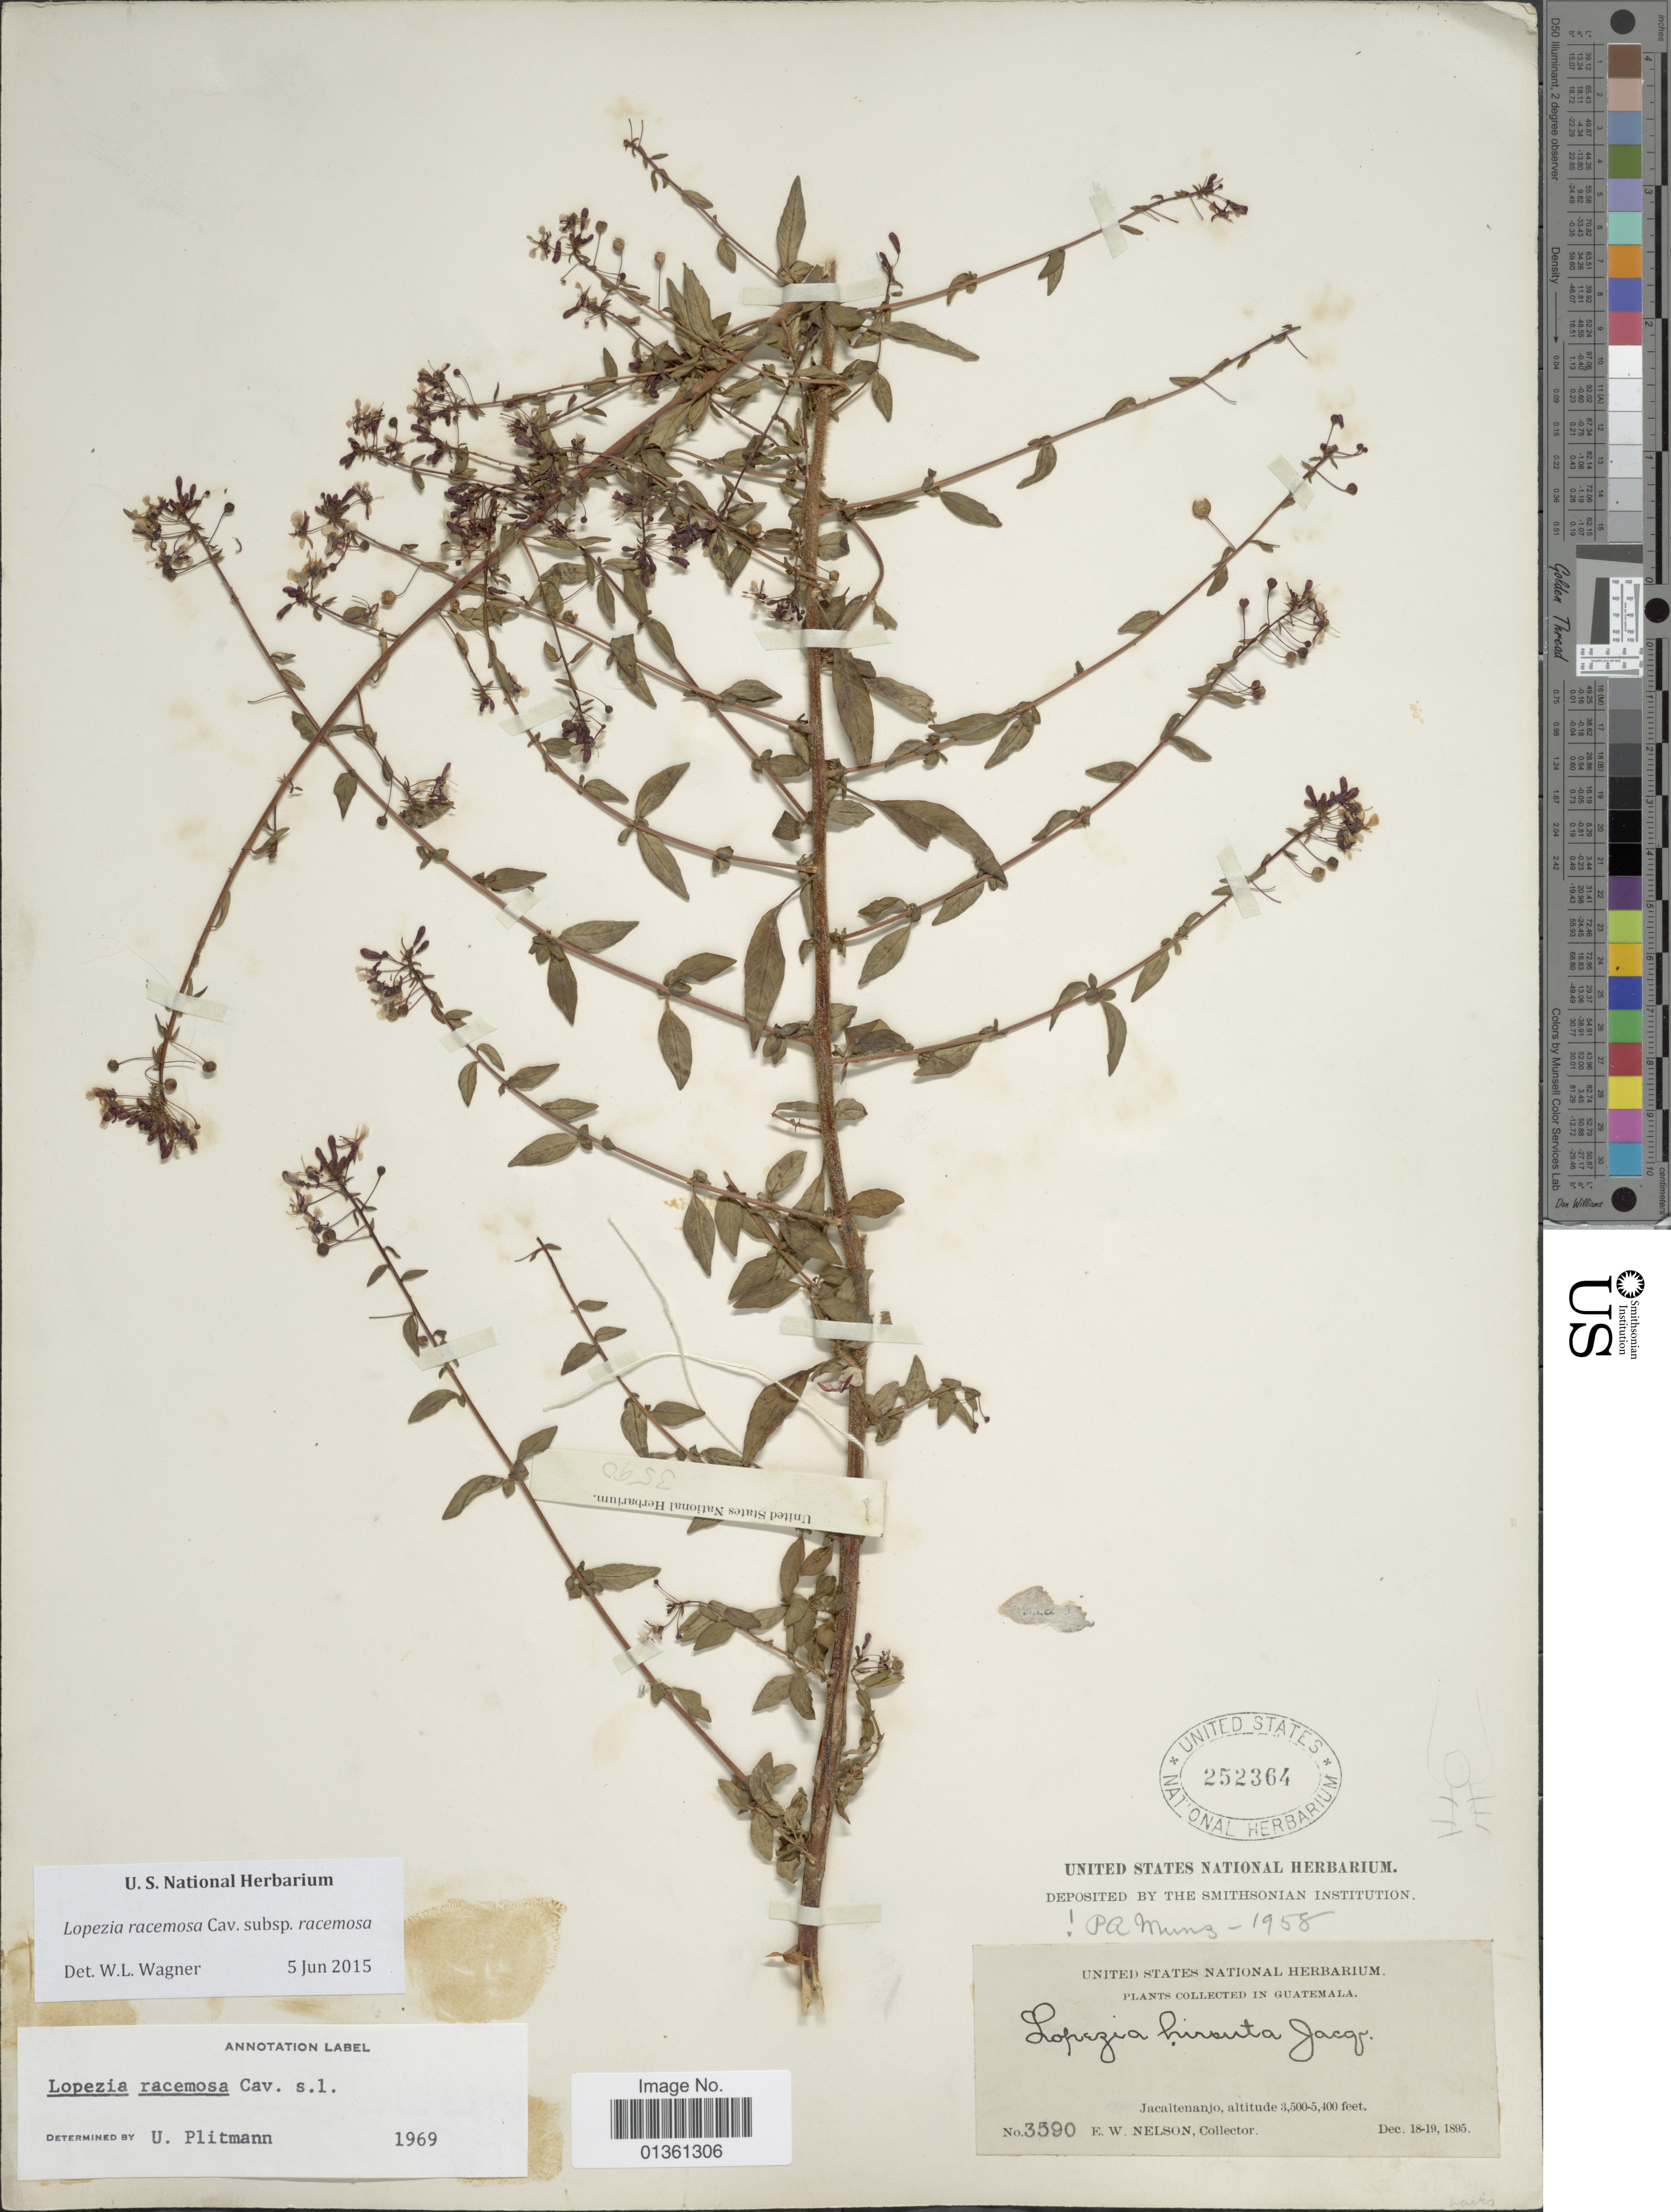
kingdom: Plantae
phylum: Tracheophyta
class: Magnoliopsida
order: Myrtales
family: Onagraceae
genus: Lopezia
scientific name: Lopezia racemosa subsp. racemosa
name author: Cav.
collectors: E. W. Nelson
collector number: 3590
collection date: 1895-12-18/1895-12-19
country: Guatemala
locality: Jacaltenanjo.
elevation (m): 1067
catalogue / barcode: US 252364